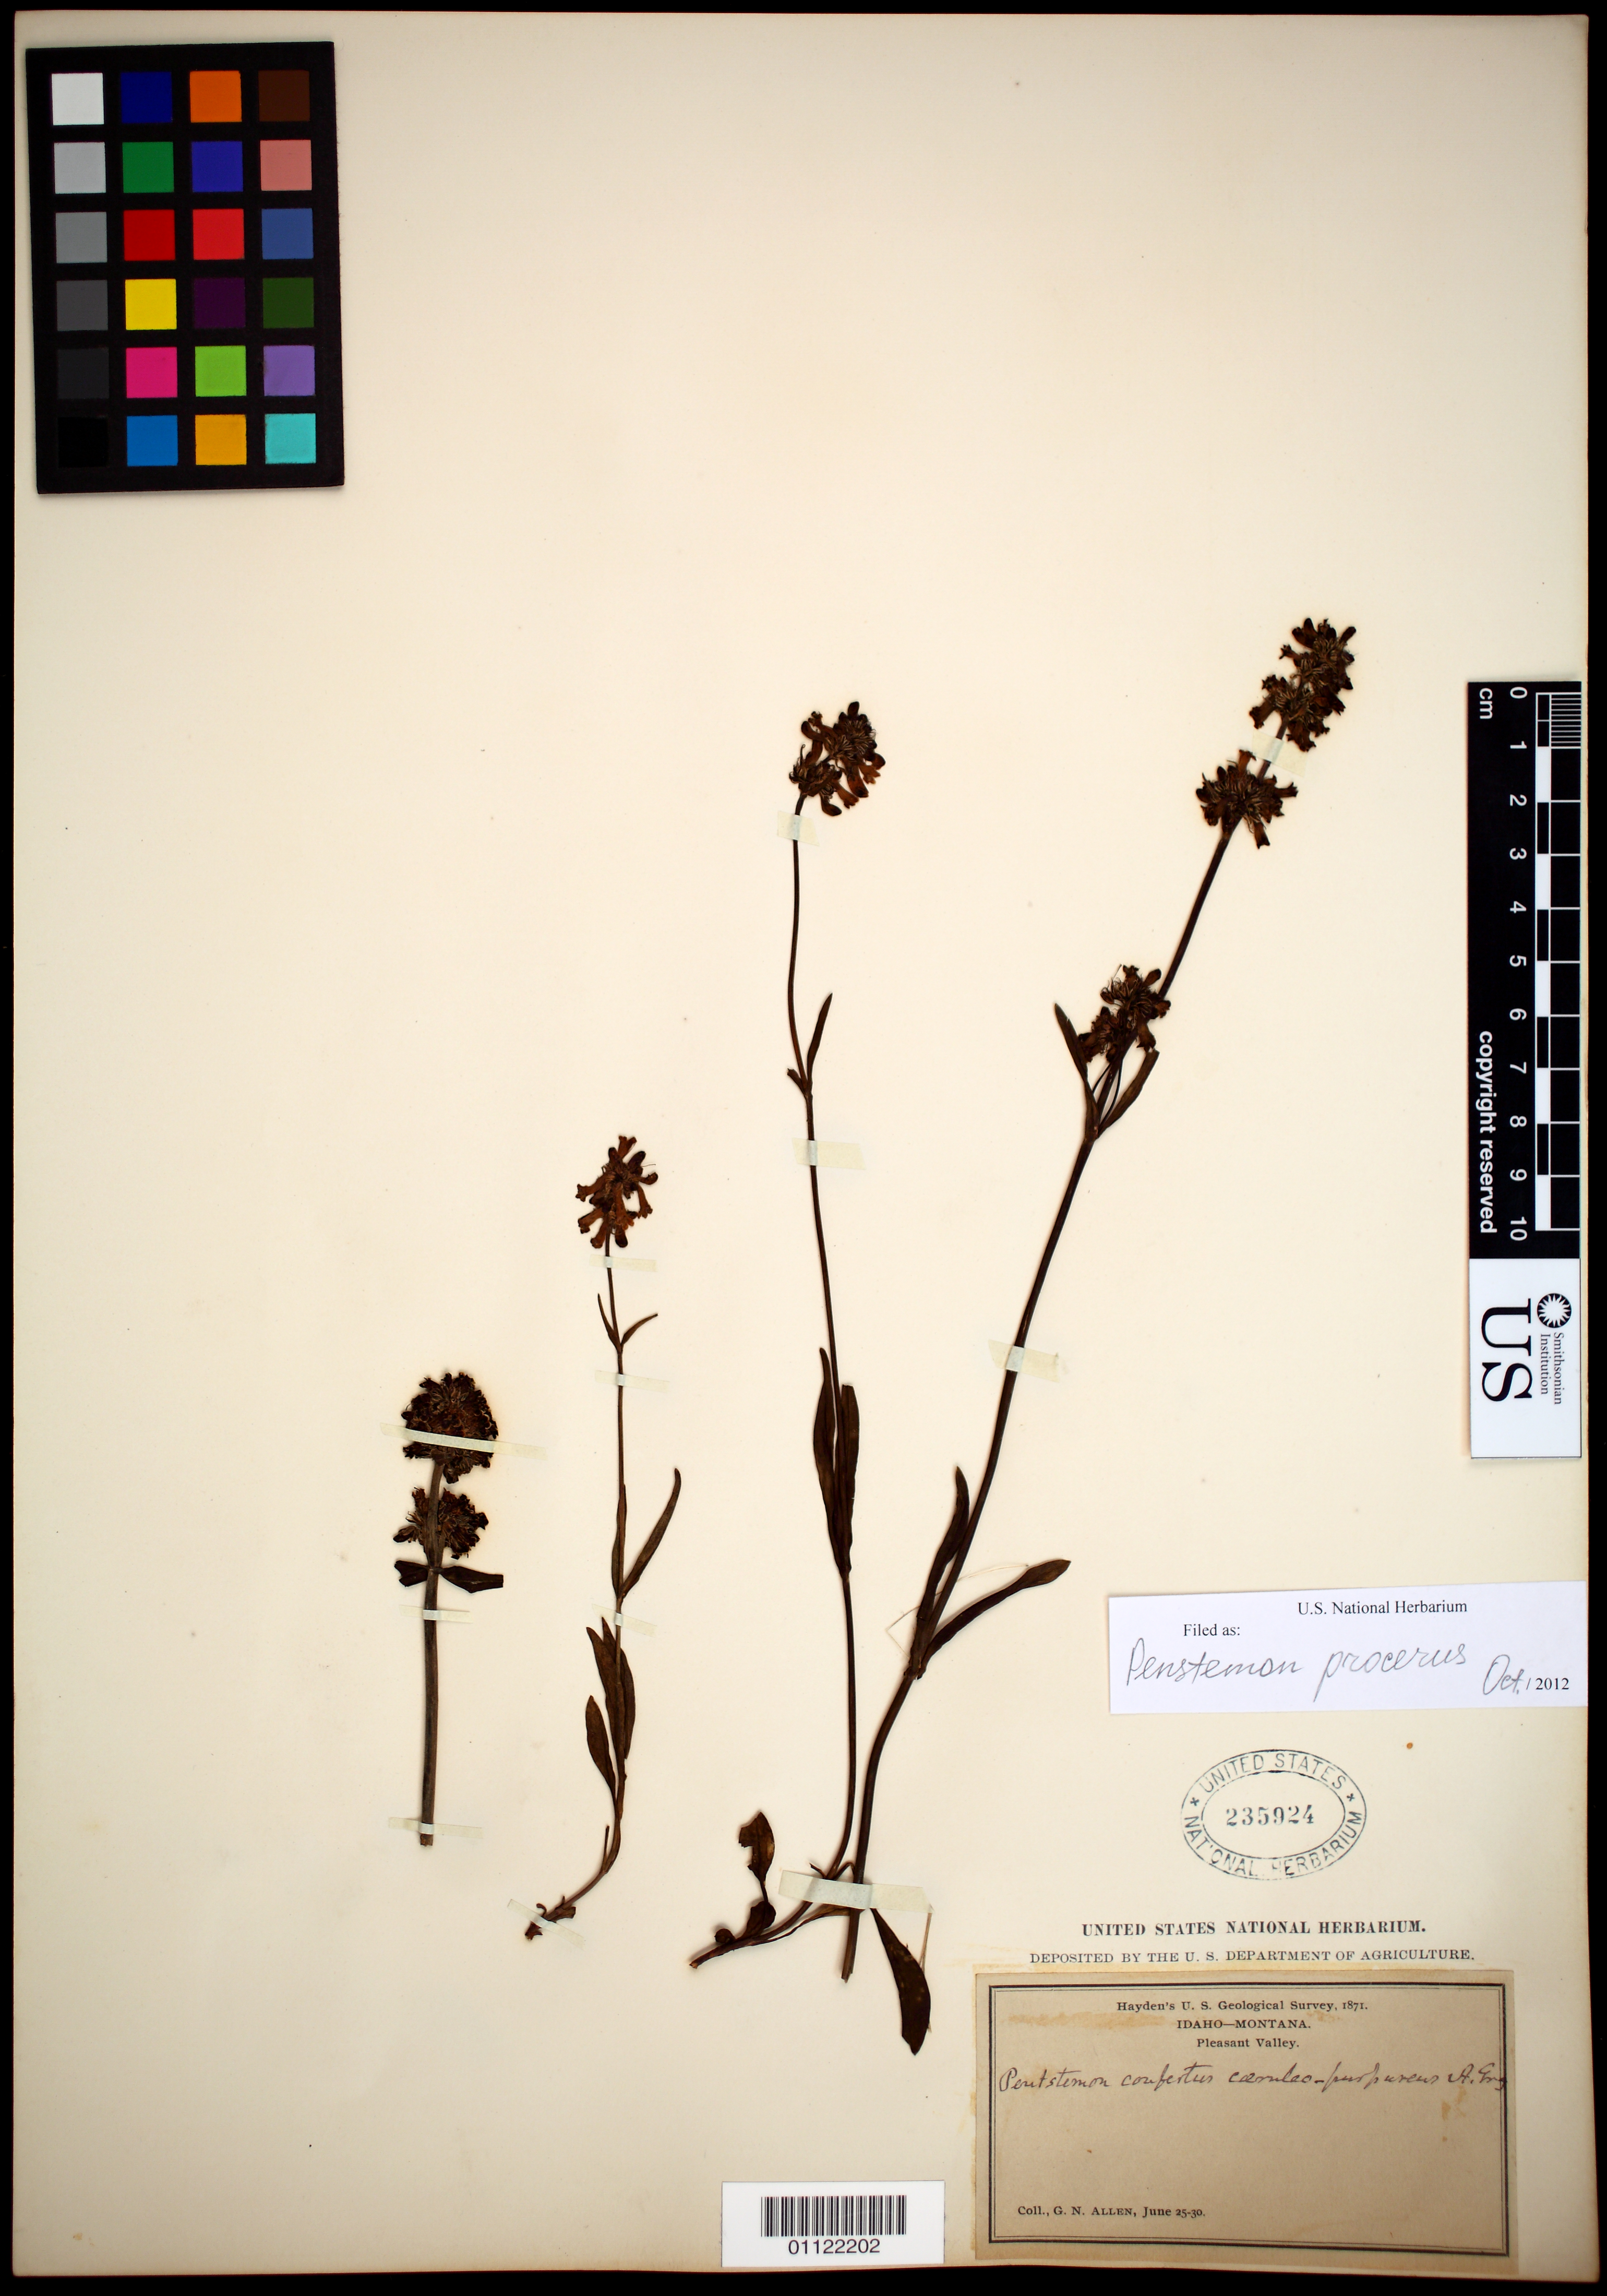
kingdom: Plantae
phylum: Tracheophyta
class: Magnoliopsida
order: Lamiales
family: Plantaginaceae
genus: Penstemon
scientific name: Penstemon procerus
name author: Douglas ex Graham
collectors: G. N. Allen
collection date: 1871-06-25/1871-06-30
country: United States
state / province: Idaho / Montana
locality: Pleasant Valley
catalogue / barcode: US 235924